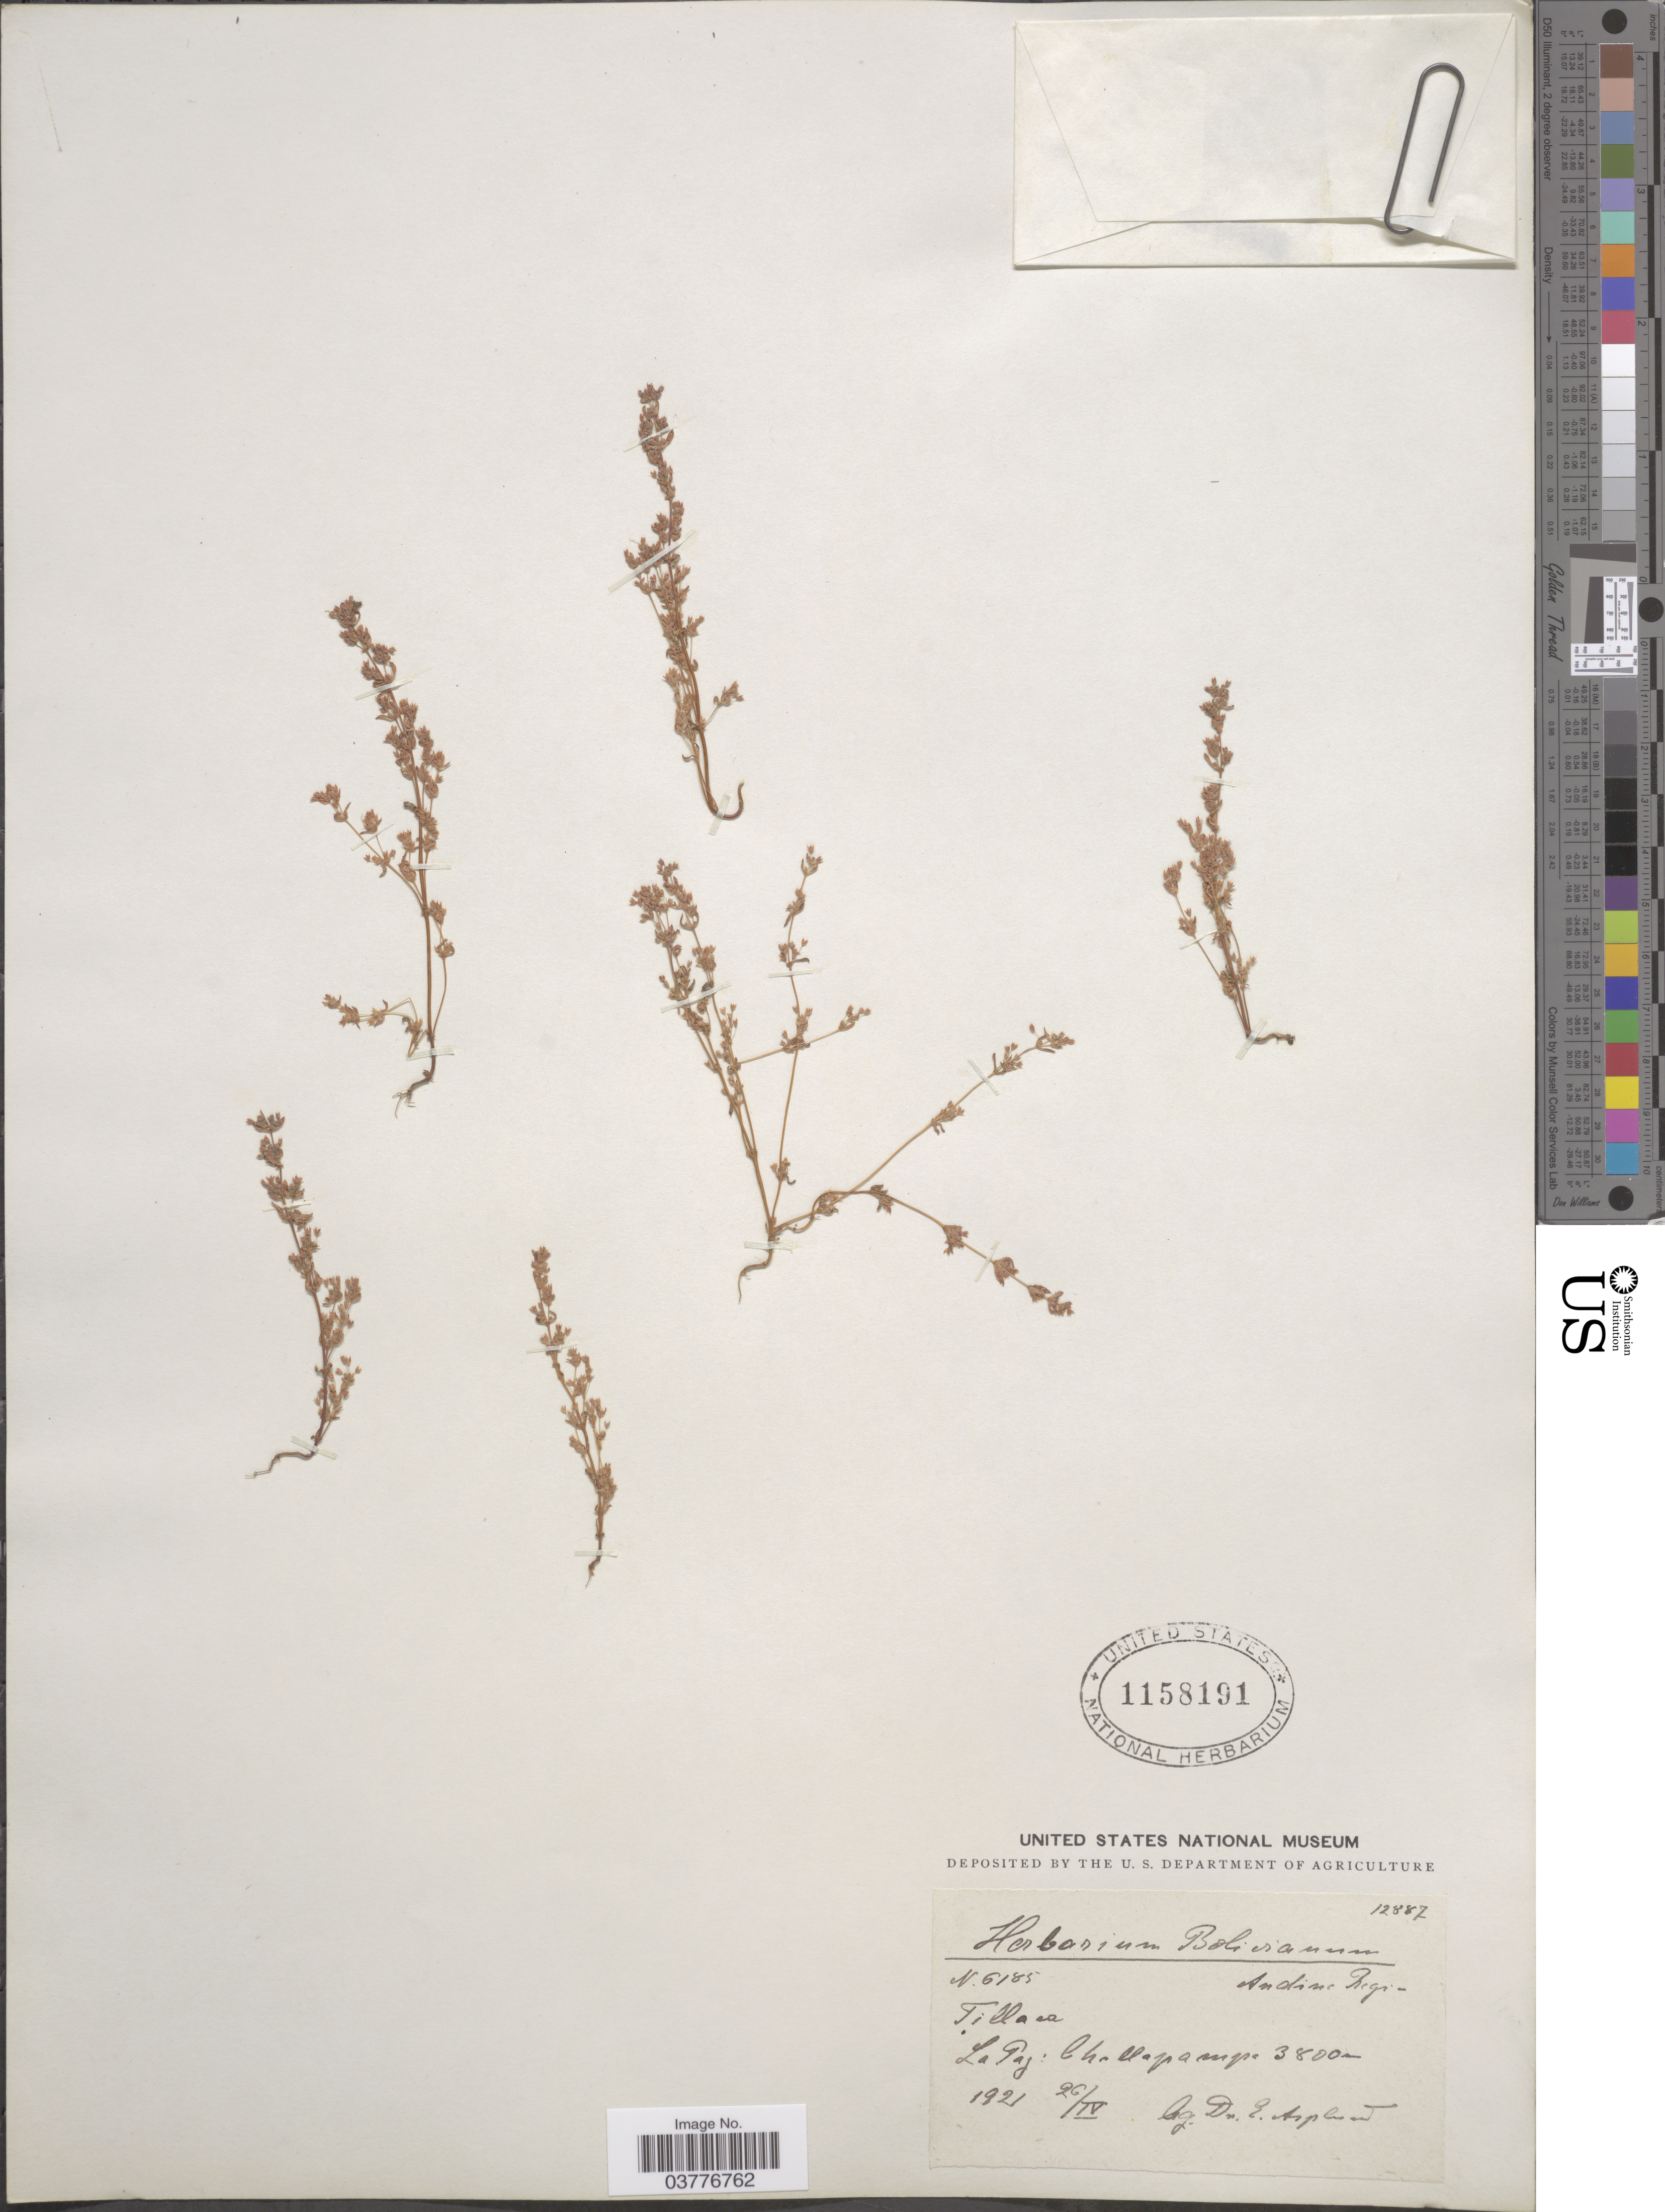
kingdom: Plantae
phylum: Tracheophyta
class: Magnoliopsida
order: Saxifragales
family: Crassulaceae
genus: Crassula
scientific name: Crassula sp.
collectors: E. Asplund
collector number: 6185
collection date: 1921-04-26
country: Bolivia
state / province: La Paz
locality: Andine Region. Challapampa.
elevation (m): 3800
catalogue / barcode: US 1158191